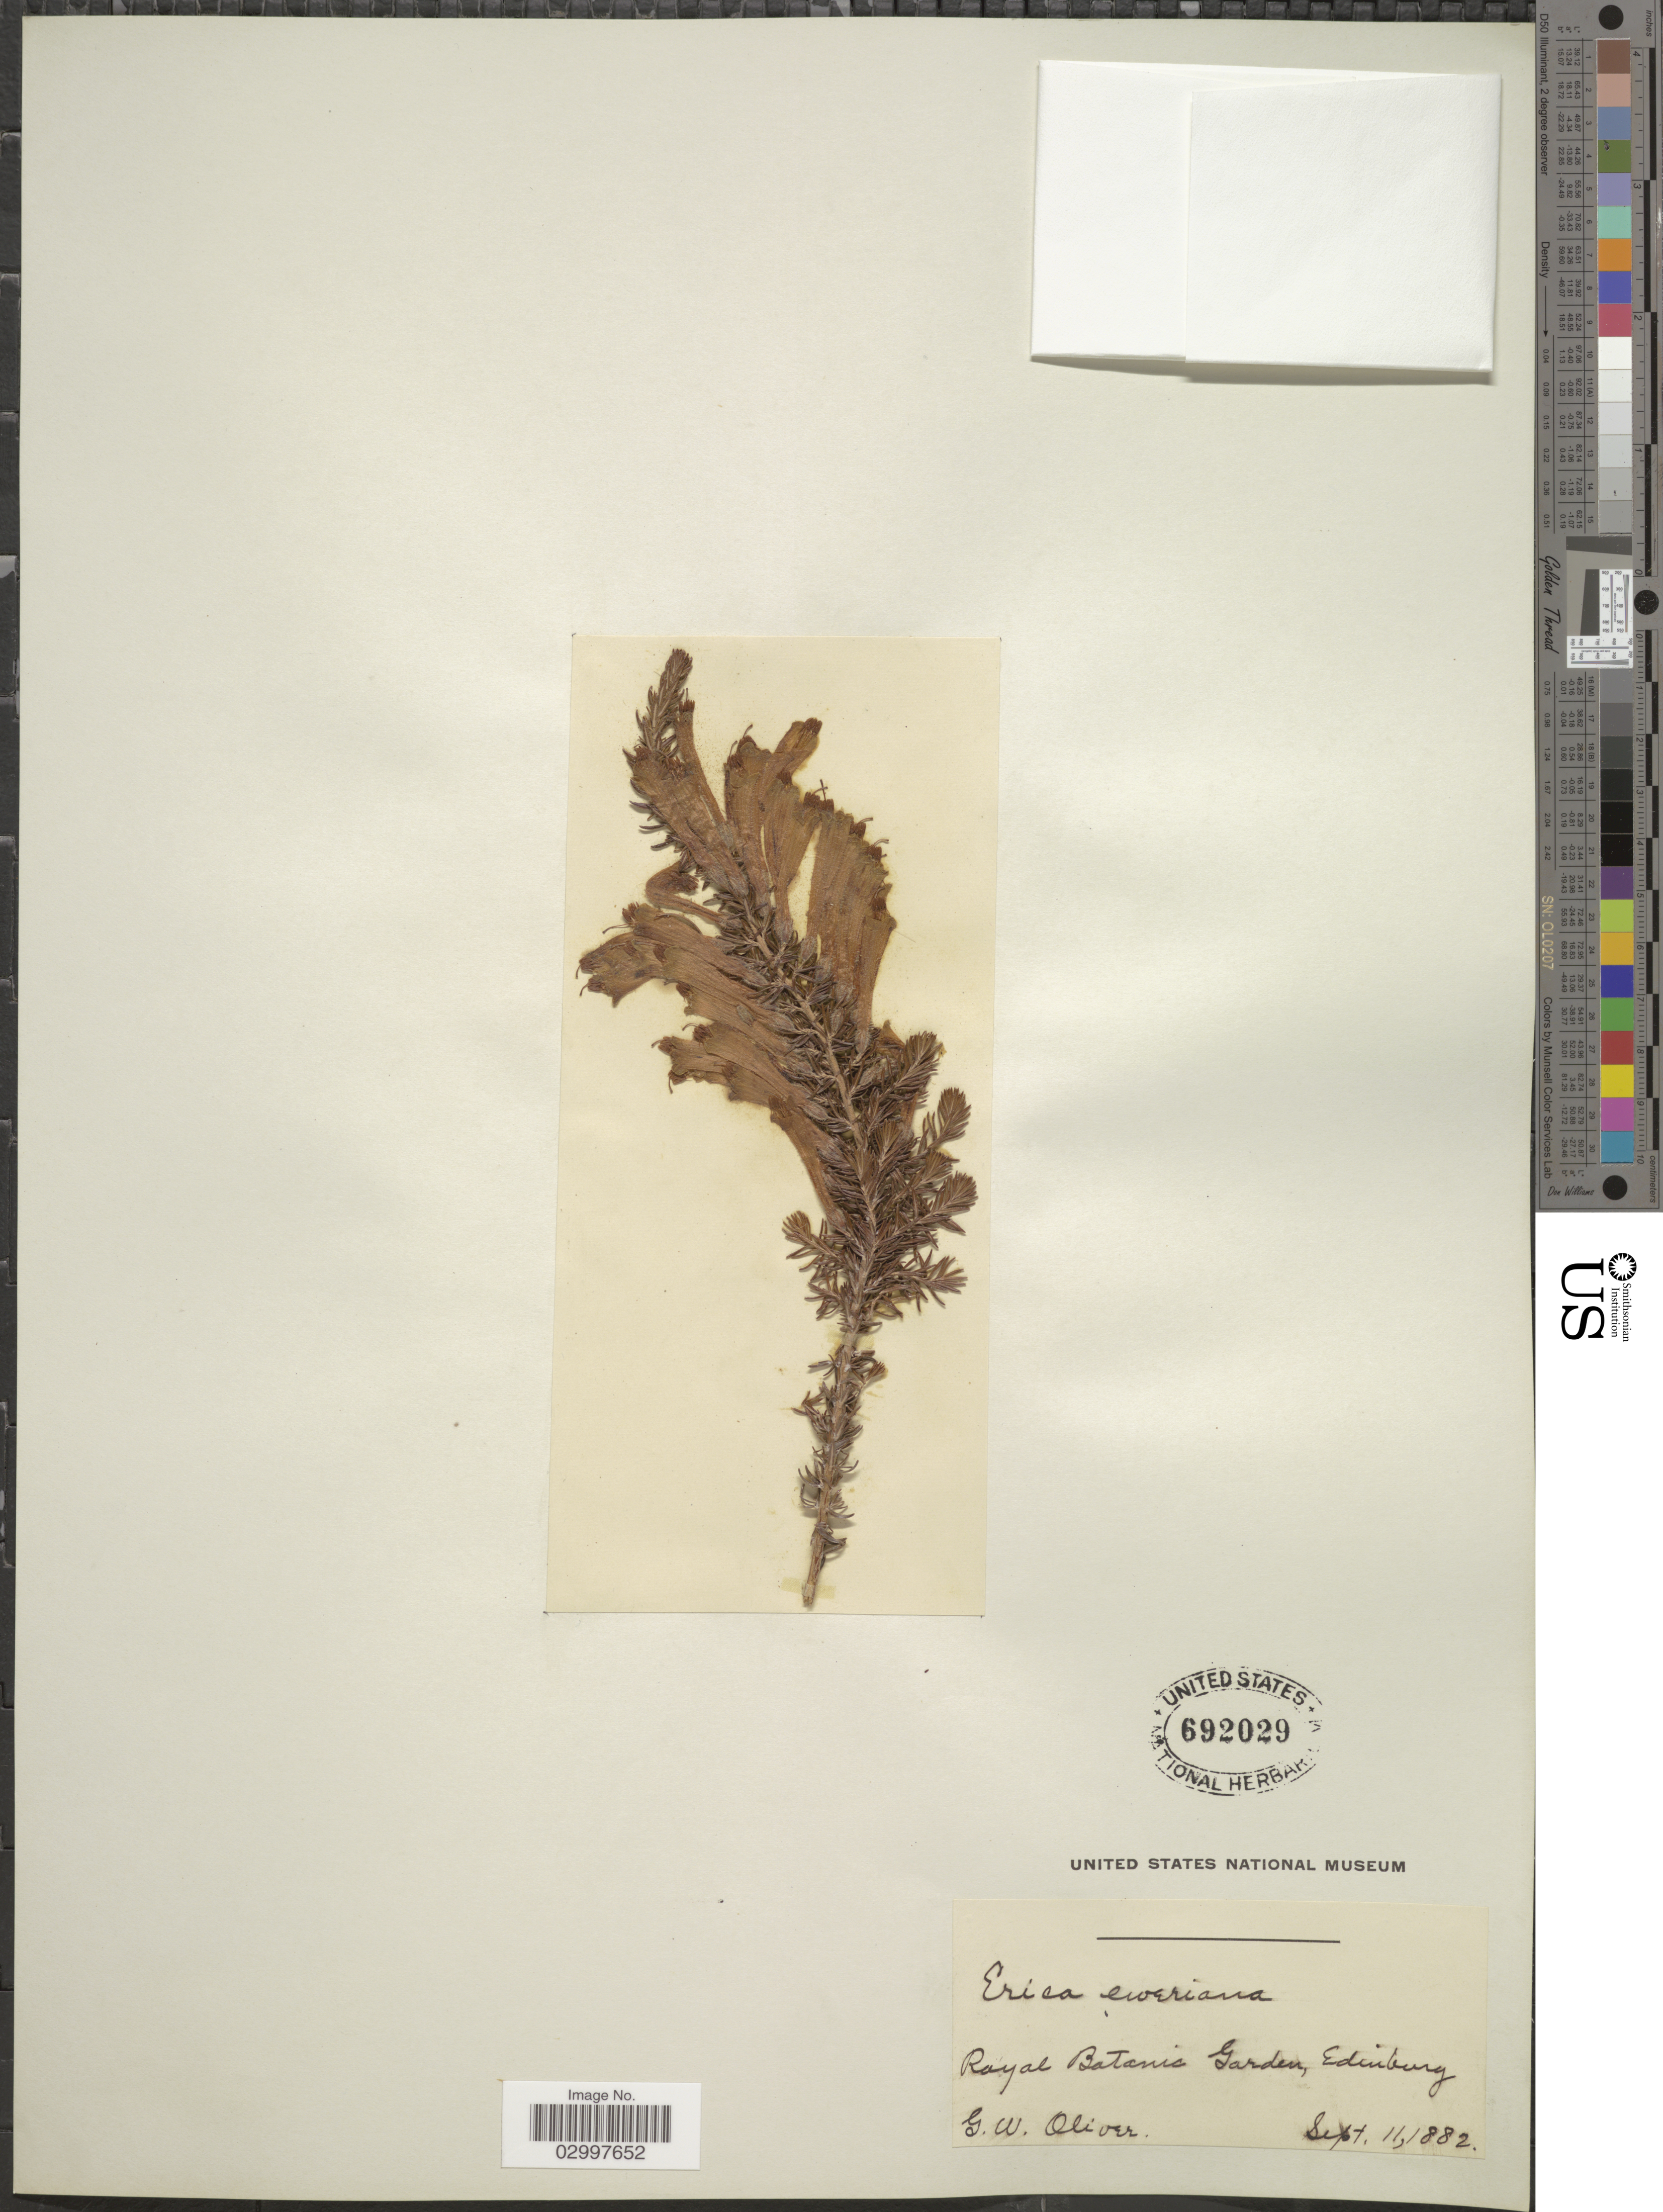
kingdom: Plantae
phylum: Tracheophyta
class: Magnoliopsida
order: Ericales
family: Ericaceae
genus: Erica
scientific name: Erica eweriana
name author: W.T. Aiton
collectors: G. W. Oliver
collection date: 1882-09-11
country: United Kingdom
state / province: Scotland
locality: Royal Botanic Garden, Edinburg.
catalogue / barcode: US 692029